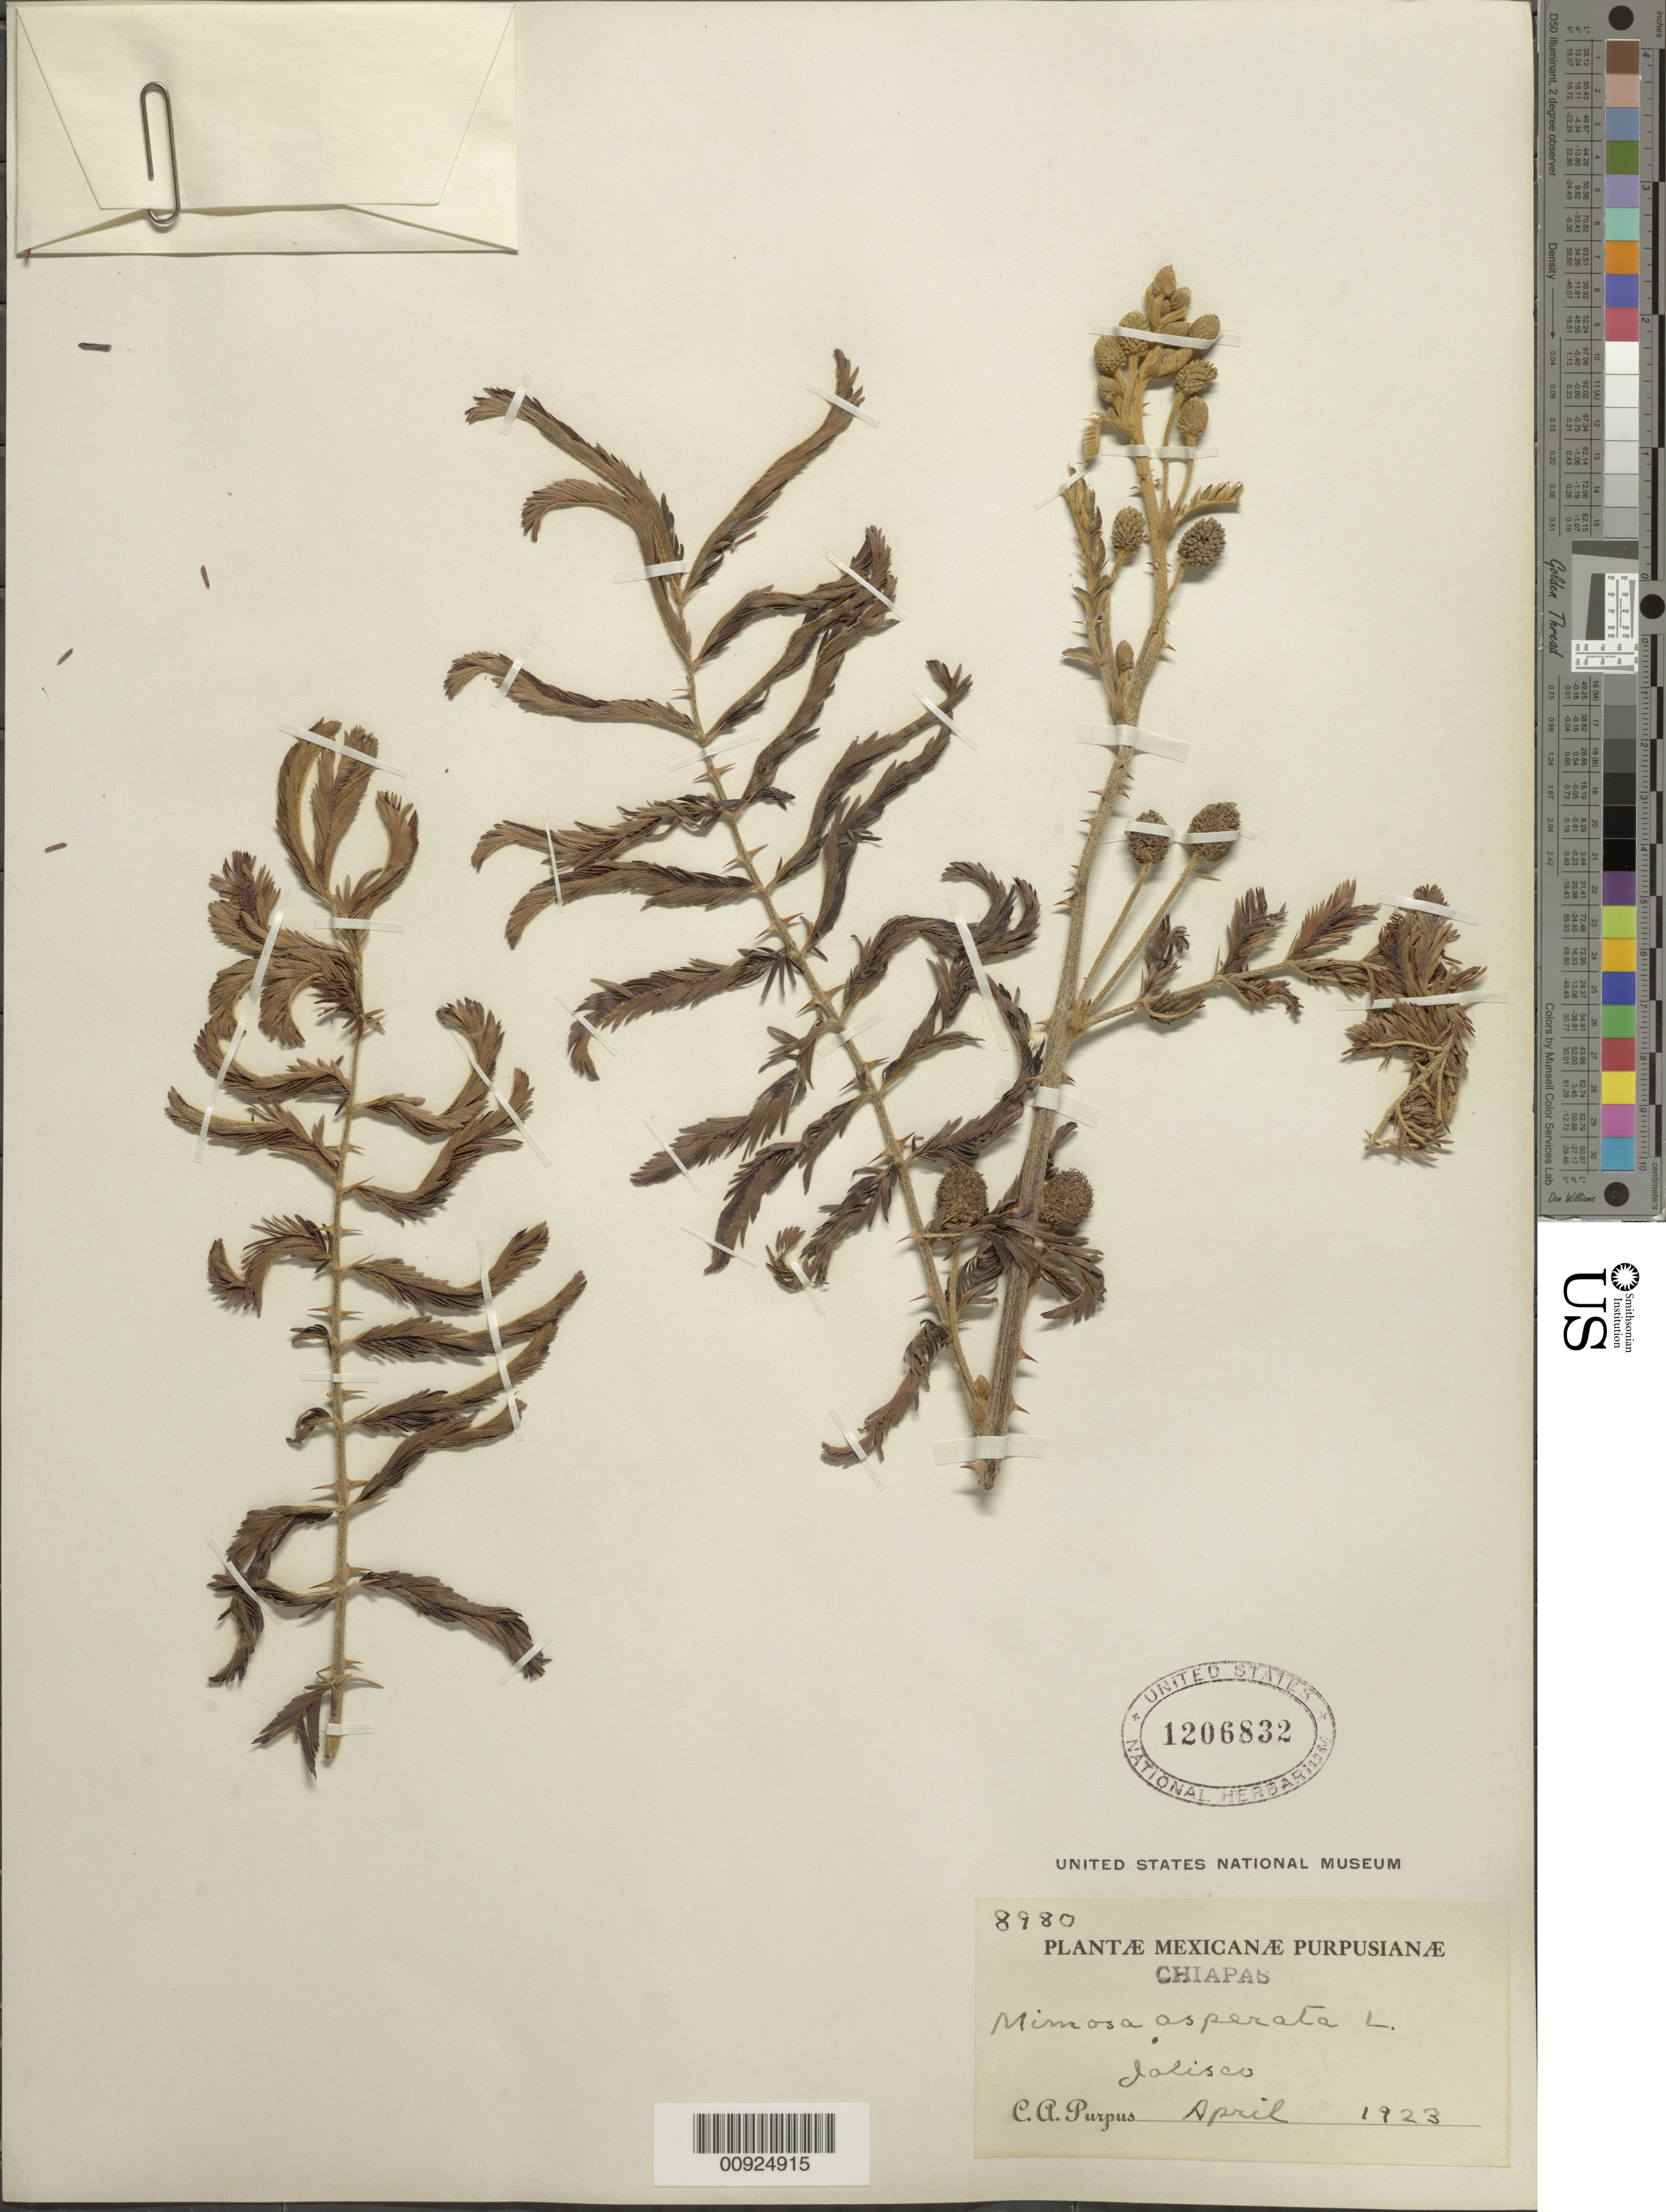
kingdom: Plantae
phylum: Tracheophyta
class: Magnoliopsida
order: Fabales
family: Fabaceae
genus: Mimosa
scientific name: Mimosa pigra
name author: L.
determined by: Strong, Mark T., (BOT), Smithsonian Institution - National Museum of Natural History (UNITED STATES)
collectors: C. A. Purpus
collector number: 8980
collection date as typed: Apr 1923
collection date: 1923-04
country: Mexico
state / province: Chiapas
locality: Jalisco, Chiapas.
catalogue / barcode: US 1206832